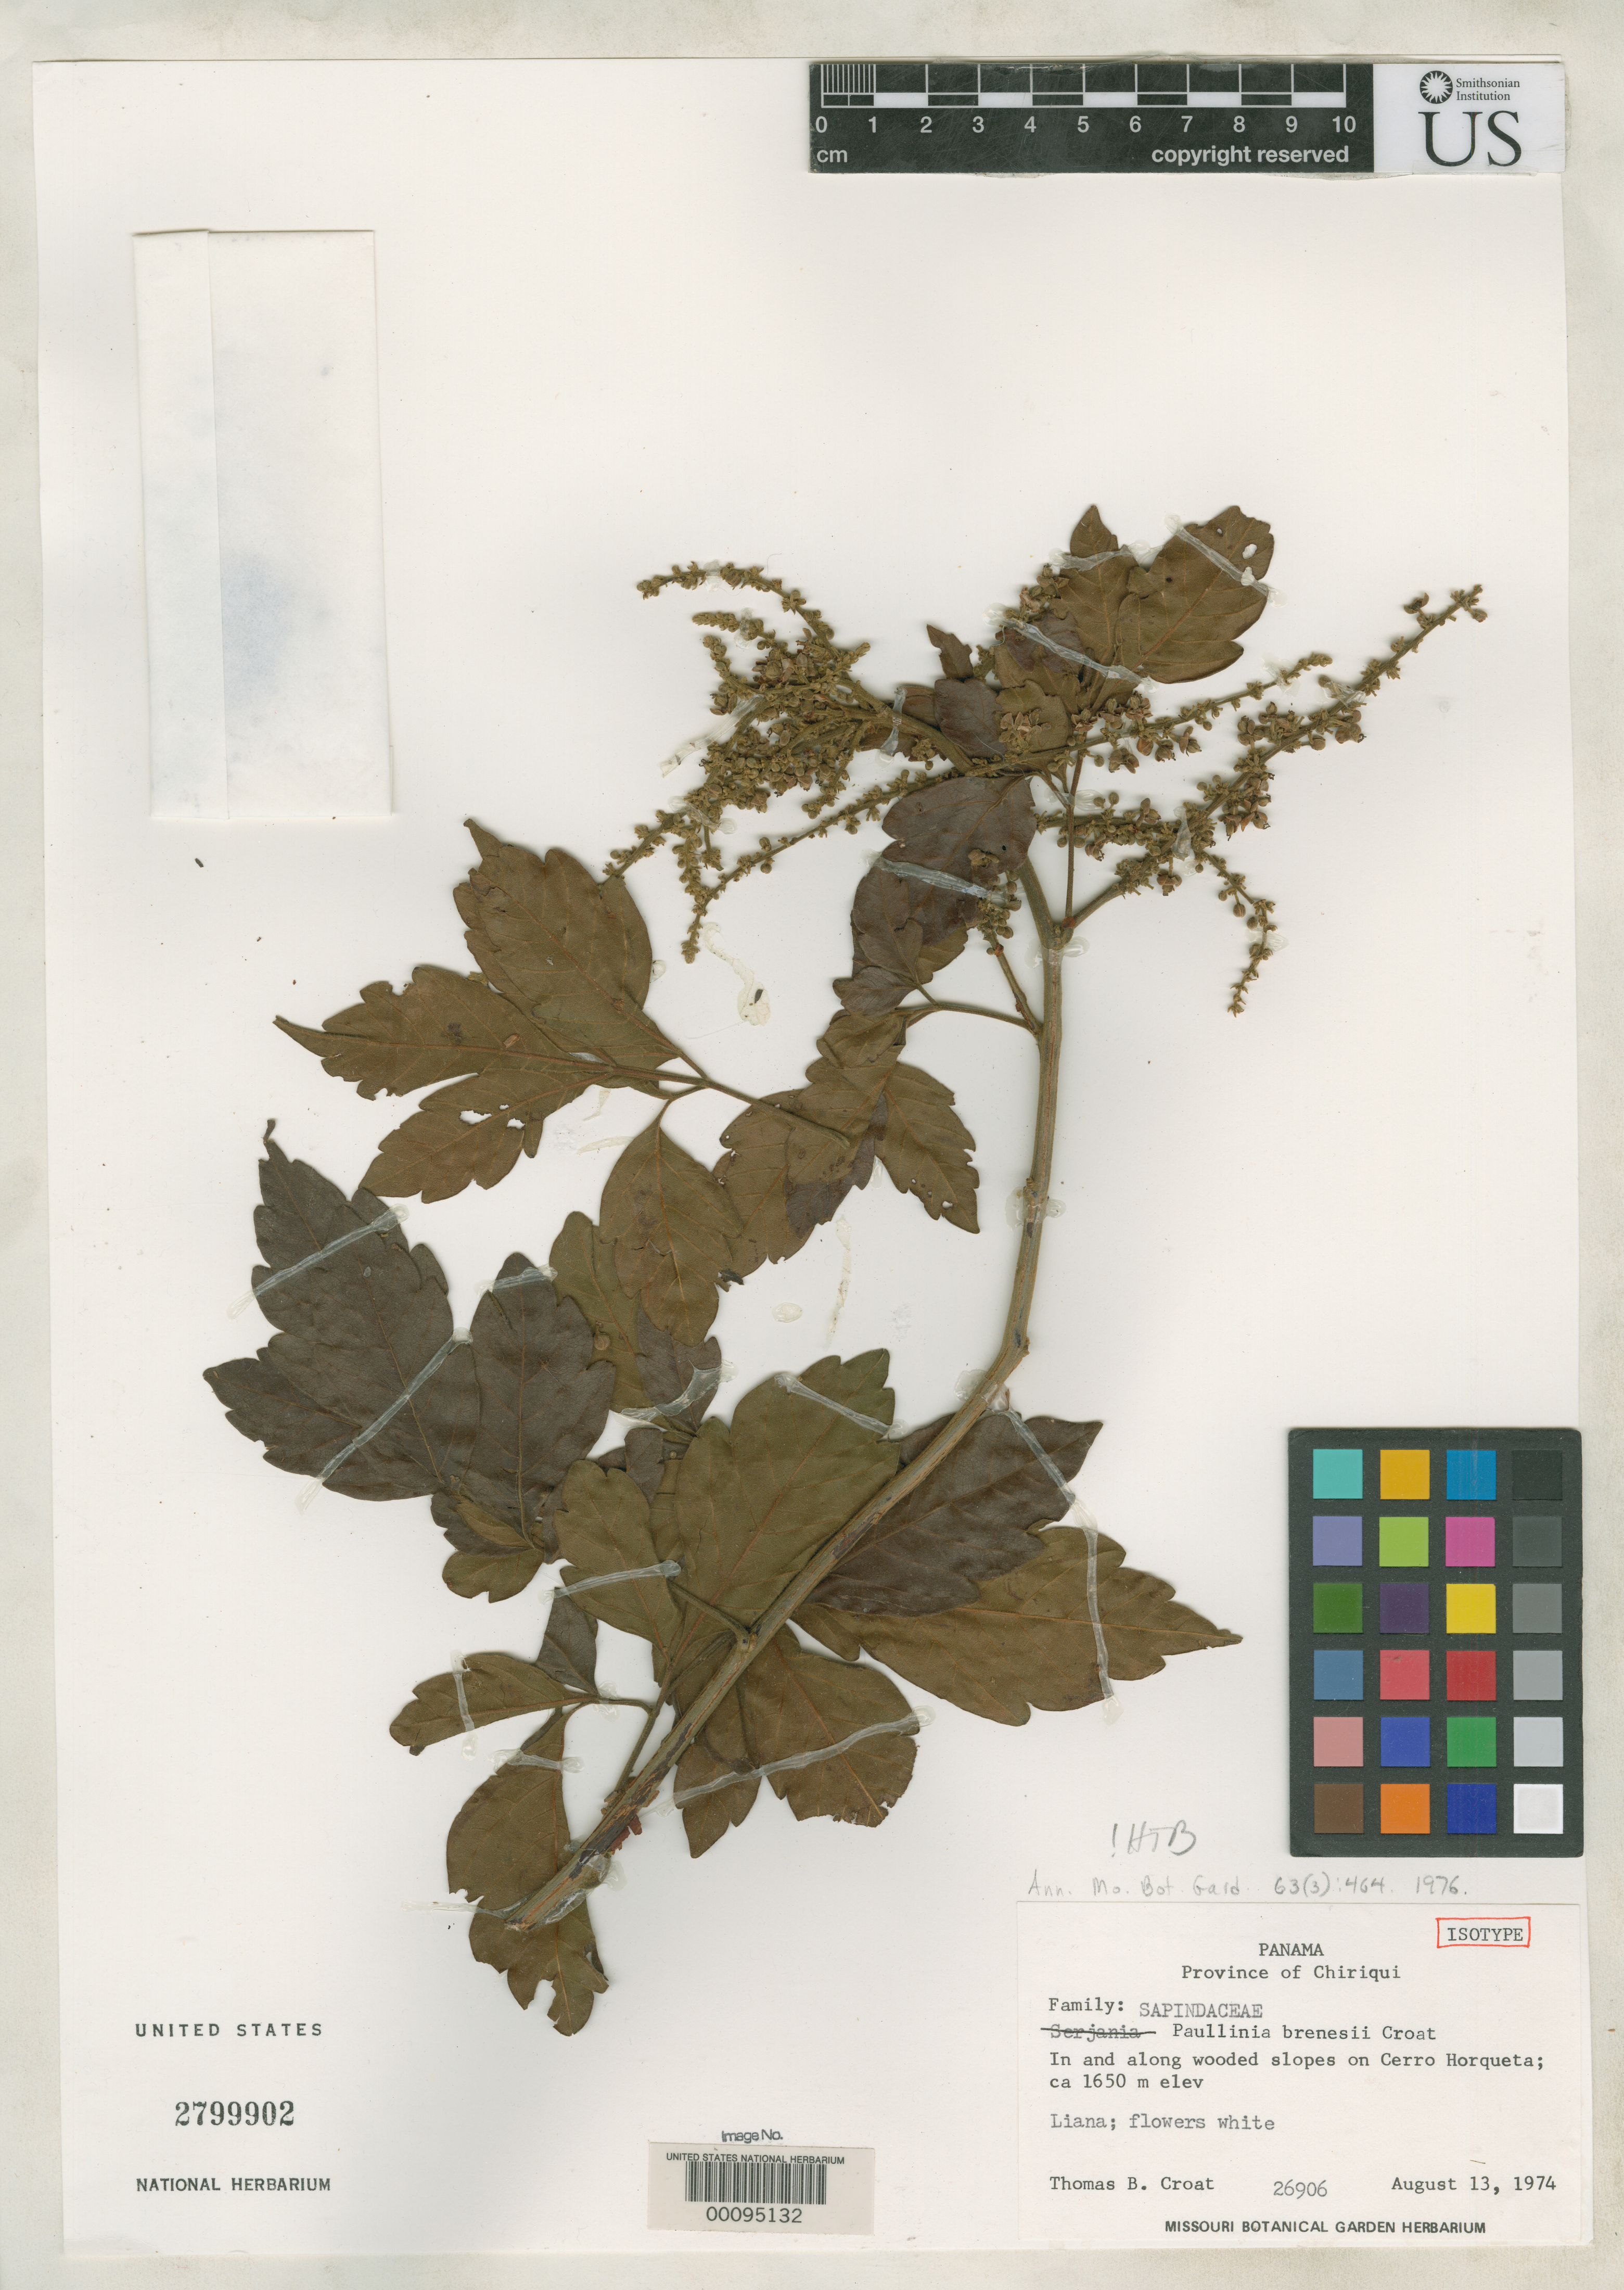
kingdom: Plantae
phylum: Tracheophyta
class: Magnoliopsida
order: Sapindales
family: Sapindaceae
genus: Paullinia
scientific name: Paullinia brenesii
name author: Croat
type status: Isotype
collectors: T. B. Croat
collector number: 26906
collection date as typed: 13 Aug 1974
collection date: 1974-08-13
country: Panama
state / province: Chiriquí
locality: Cerro Horqueta.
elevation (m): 1650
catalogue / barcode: US 2799902